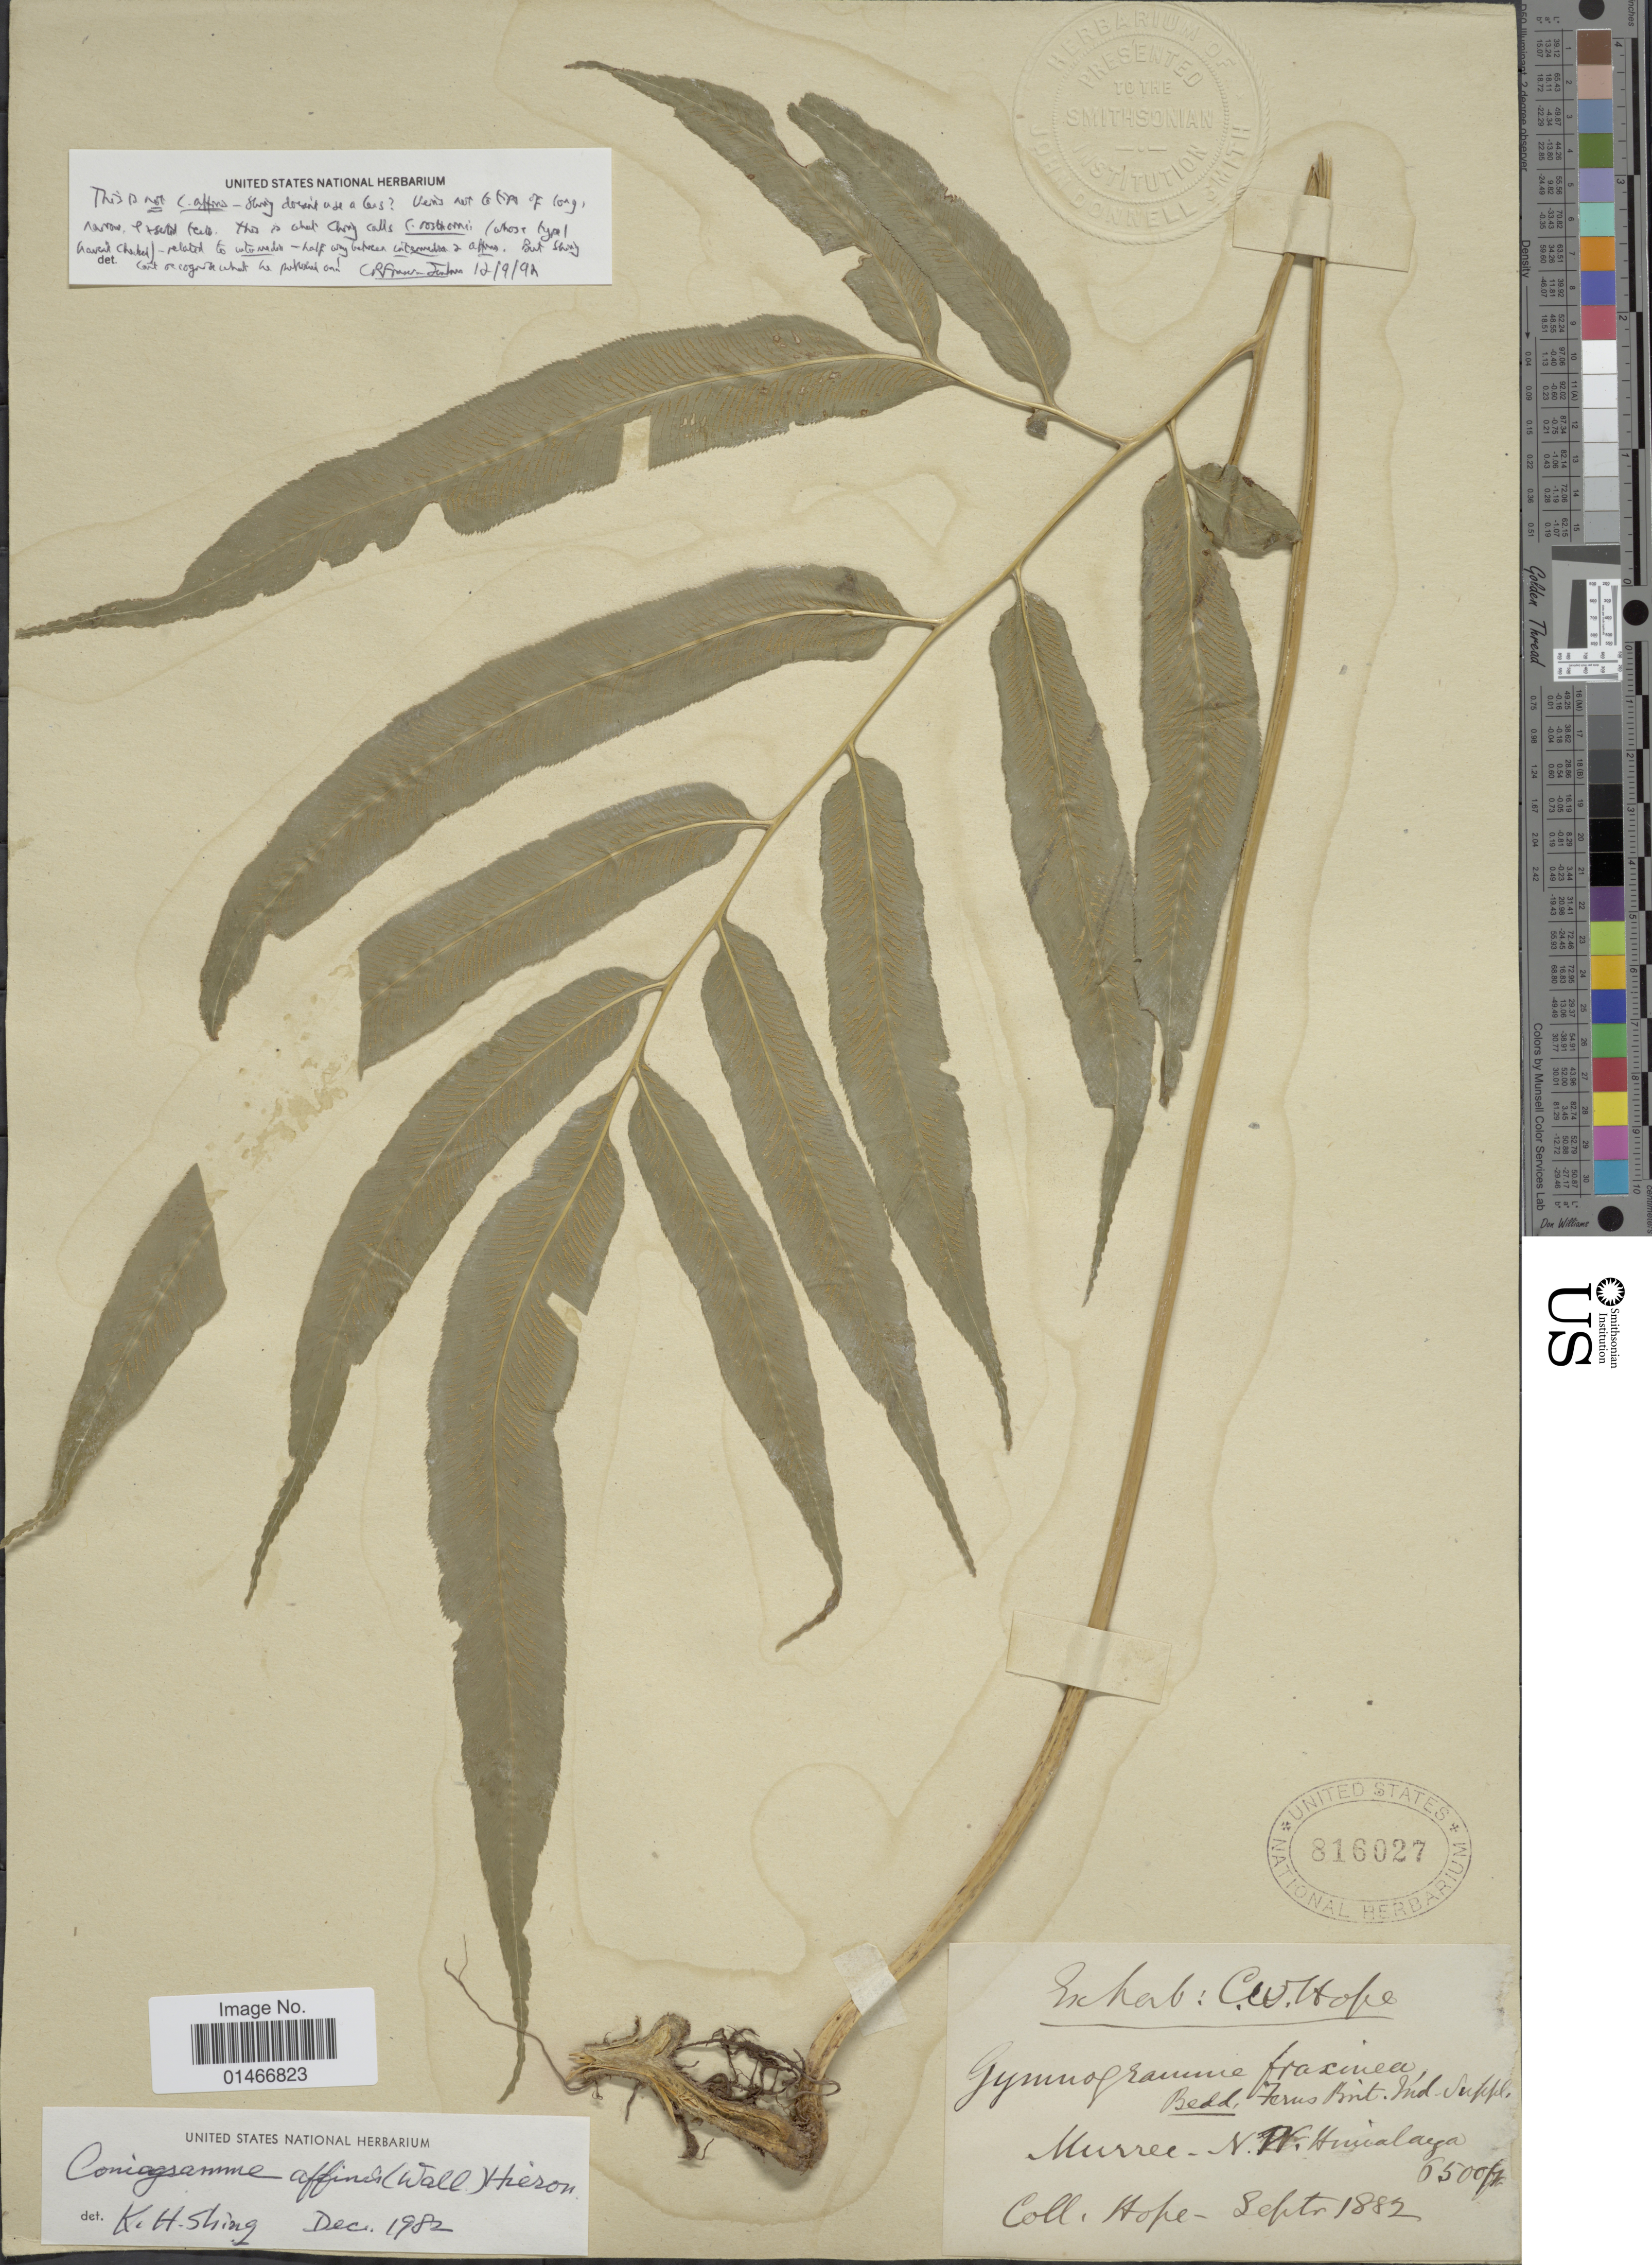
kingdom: Plantae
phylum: Tracheophyta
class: Polypodiopsida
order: Polypodiales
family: Pteridaceae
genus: Coniogramme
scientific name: Coniogramme affinis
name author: Hieron.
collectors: C. W. Hope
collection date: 1882-09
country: Pakistan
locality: Murree- N.W. Himalaya.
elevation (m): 1981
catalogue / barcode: US 816027